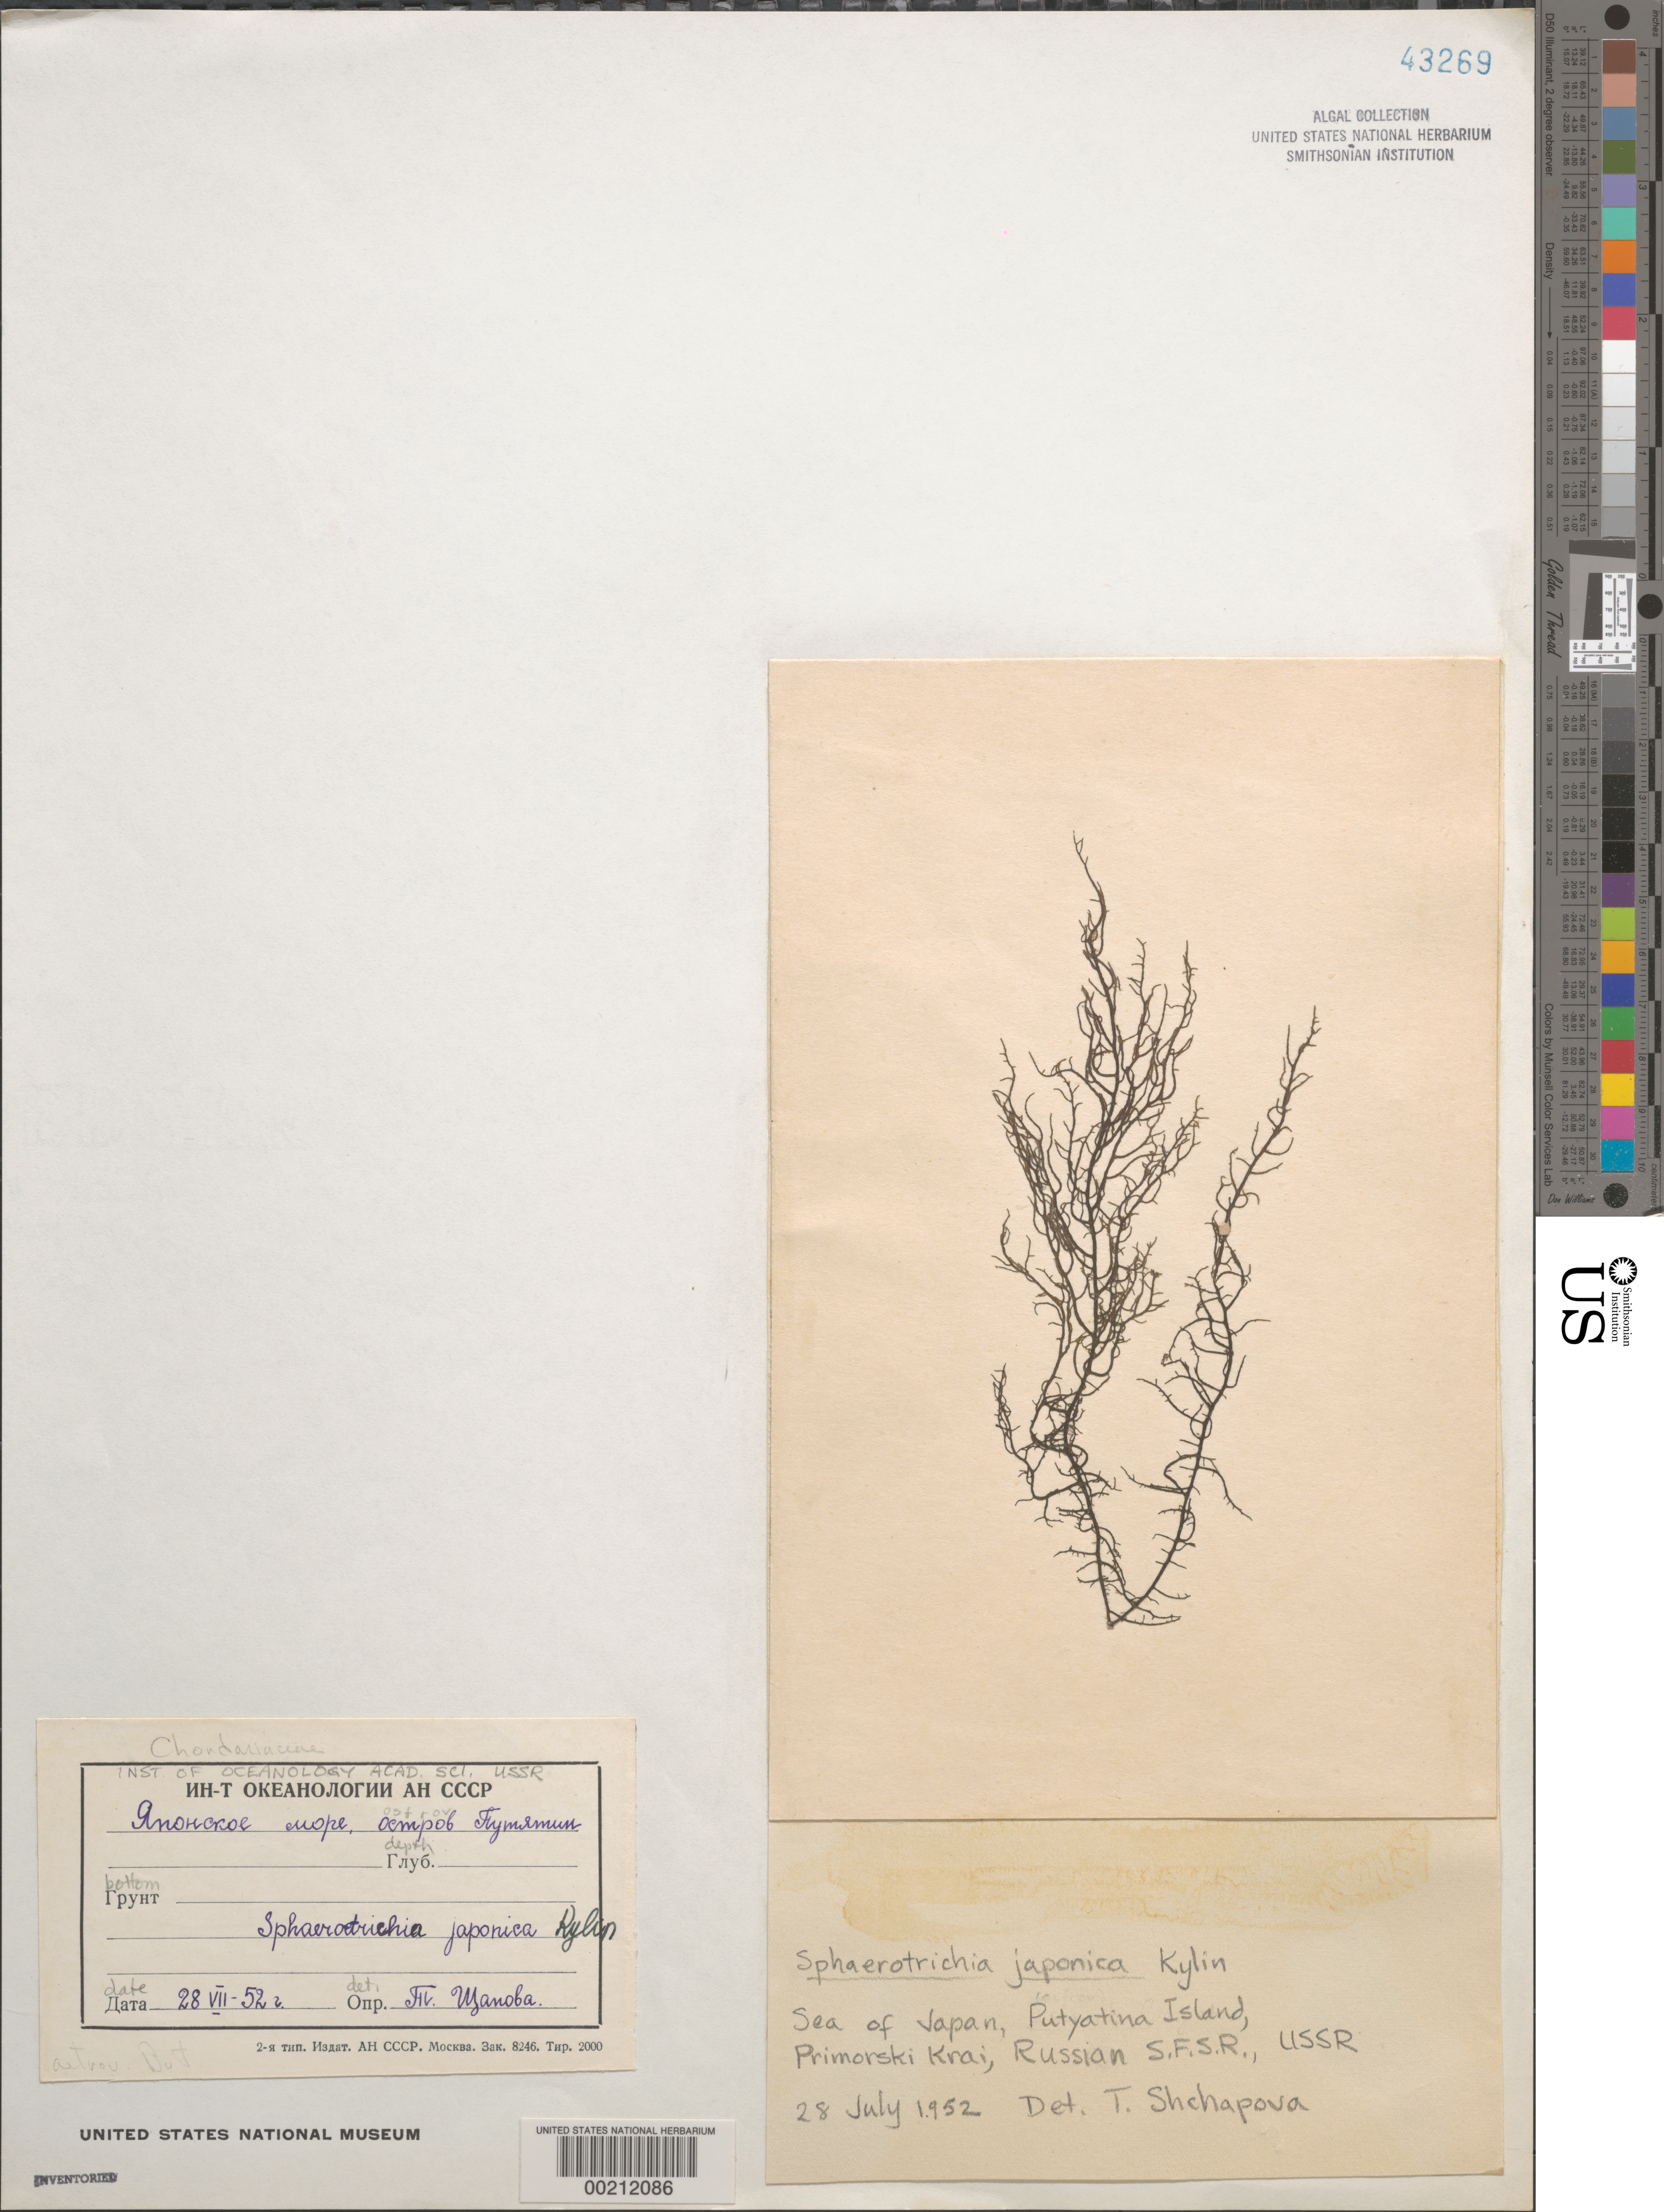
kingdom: Chromista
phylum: Ochrophyta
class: Phaeophyceae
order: Sphacelariales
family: Sphacelariaceae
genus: Sphacelaria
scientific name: Sphacelaria divaricata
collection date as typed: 28 Jul 1952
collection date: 1952-07-28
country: Russian Federation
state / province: Primorsky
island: Putyatina Island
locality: Sea of Japan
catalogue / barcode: US 43269